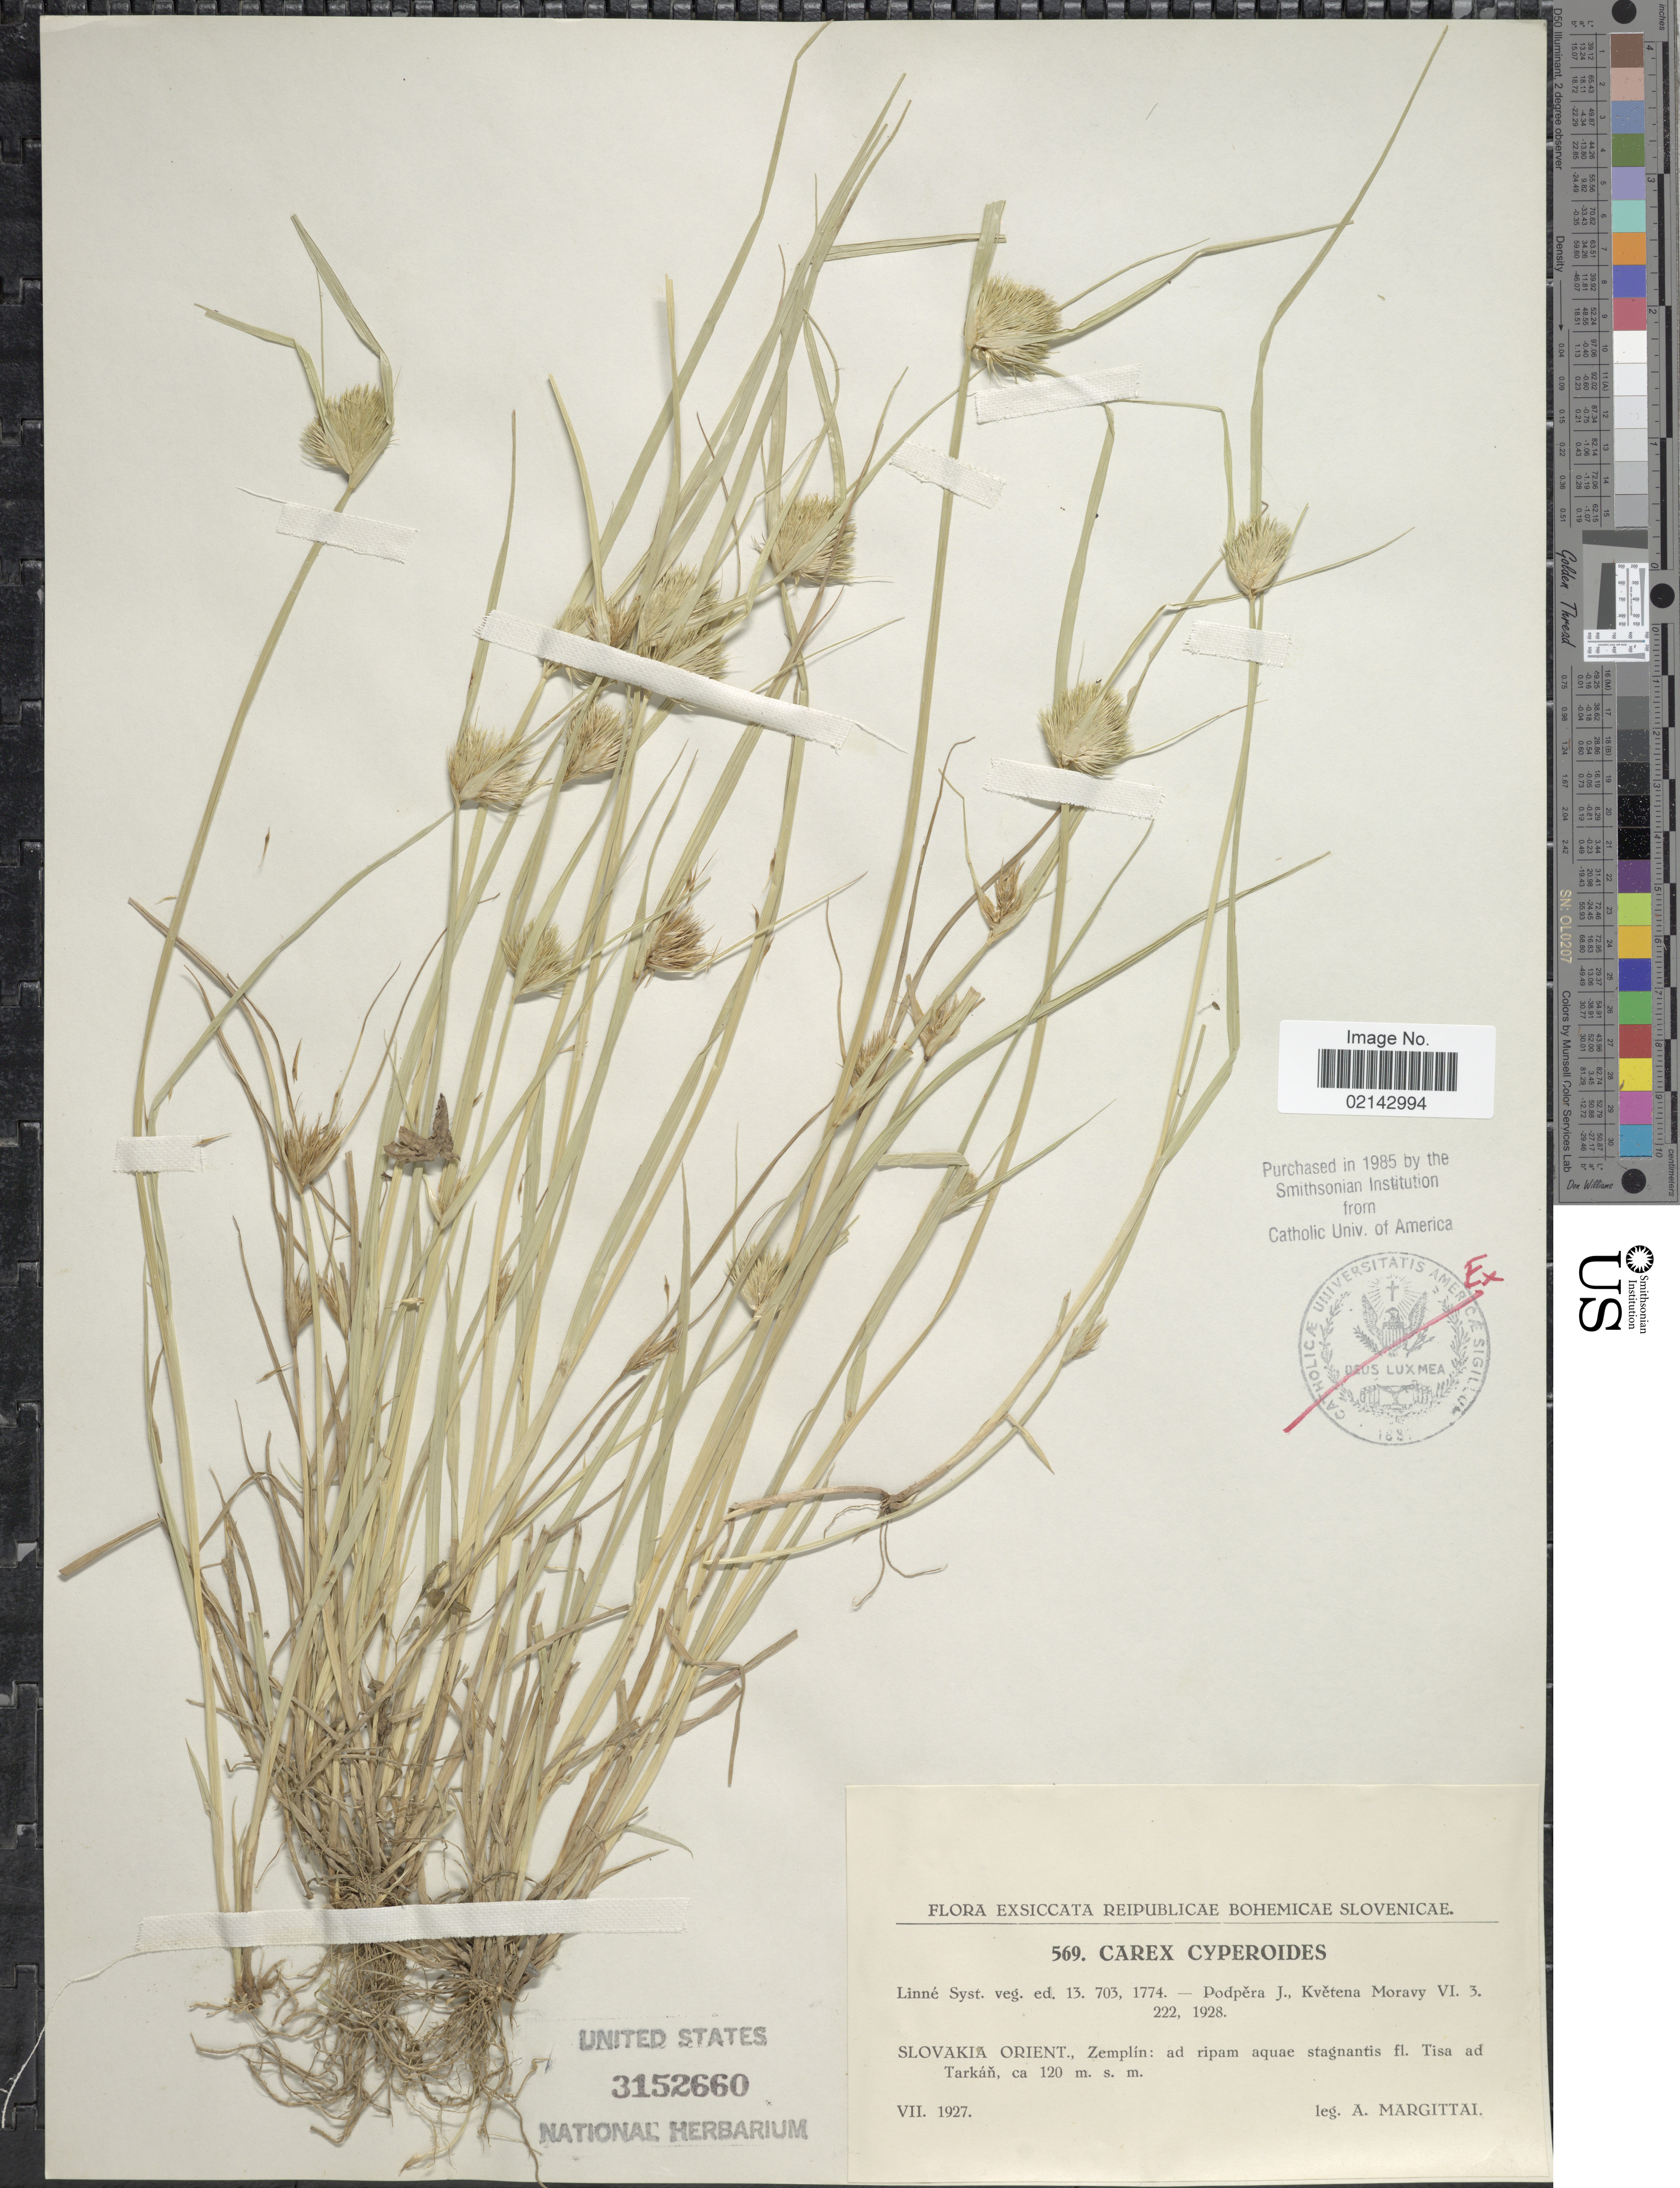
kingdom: Plantae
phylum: Tracheophyta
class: Liliopsida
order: Poales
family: Cyperaceae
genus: Carex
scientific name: Carex bohemica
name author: Schreb.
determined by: Strong, Mark T., (BOT), Smithsonian Institution - National Museum of Natural History (UNITED STATES)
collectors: A. Margittai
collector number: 569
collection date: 1927-07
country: Slovakia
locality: Reipublicae Bohemicae Slovenicae, Slovakia Orient., Zemplin: ad ripam aquae stagnantis fl. Tisa ad Tarkan.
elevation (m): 120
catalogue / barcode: US 3152660